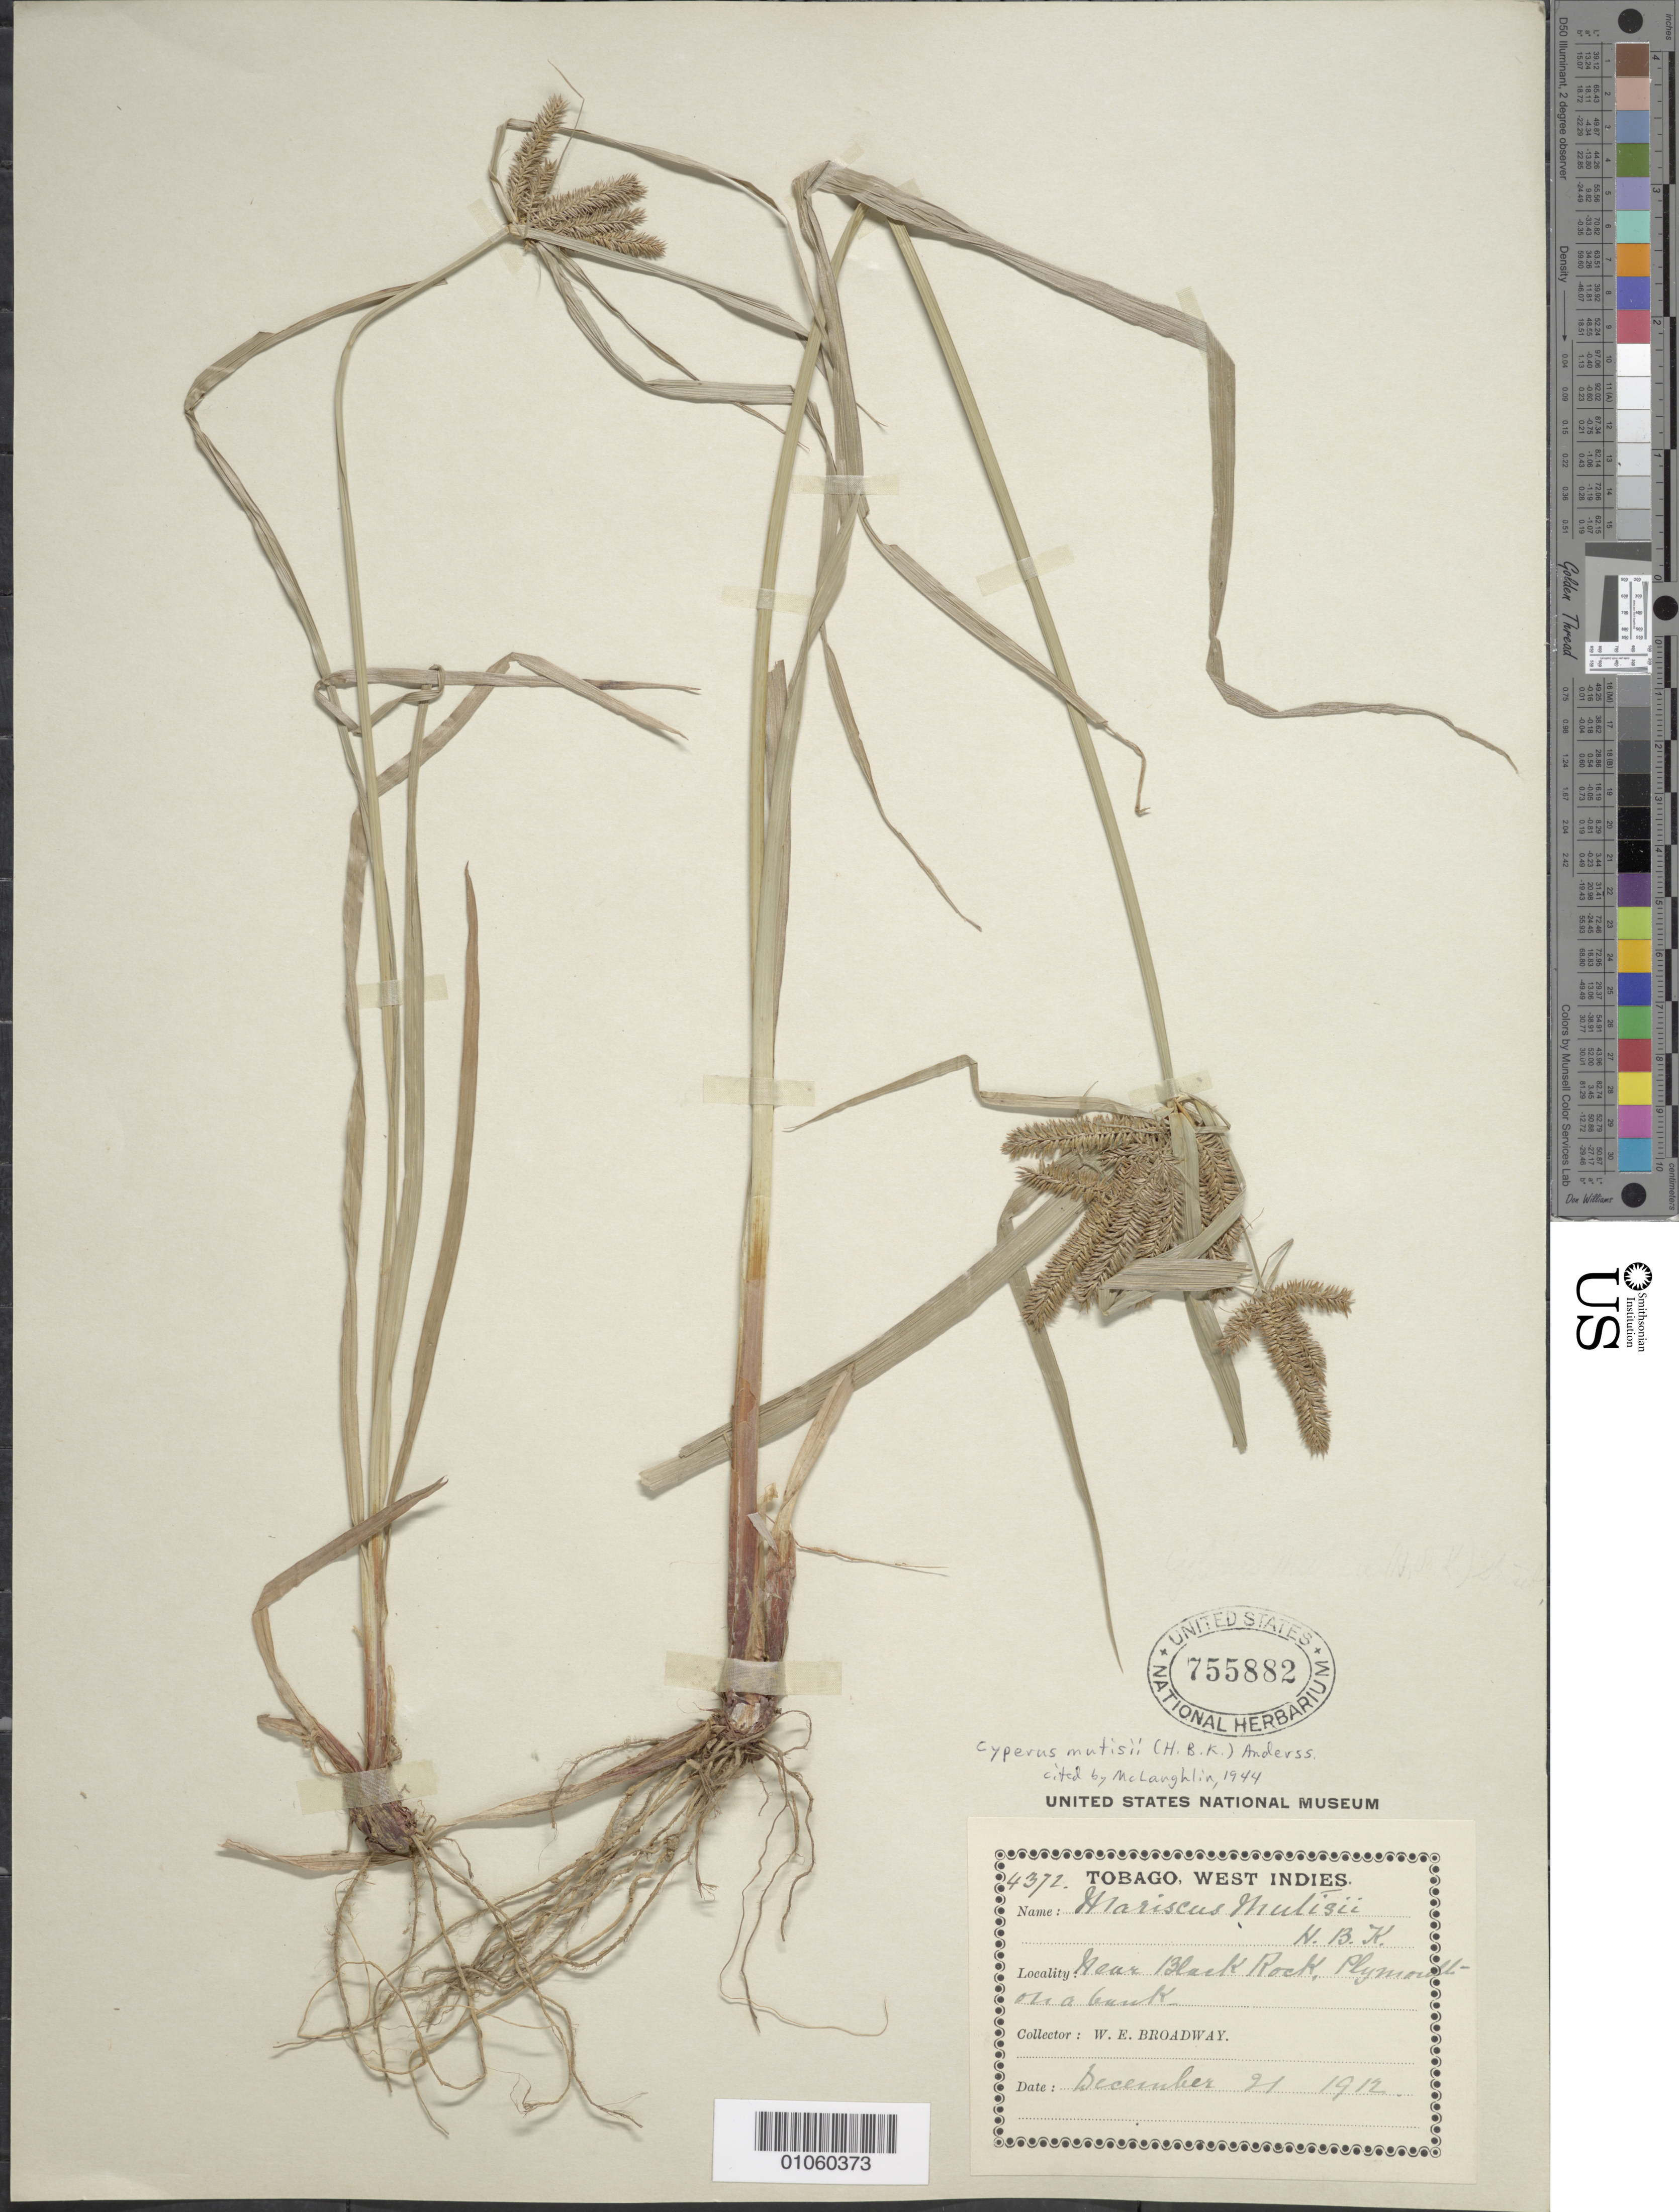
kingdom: Plantae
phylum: Tracheophyta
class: Liliopsida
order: Poales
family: Cyperaceae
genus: Cyperus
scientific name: Cyperus mutisii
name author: (Kunth) Andersson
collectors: W. E. Broadway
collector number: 4372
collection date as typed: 21 Dec 1912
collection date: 1912-12-21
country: Trinidad and Tobago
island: Tobago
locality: Near Black Rock, Plymouth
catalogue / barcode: US 755882